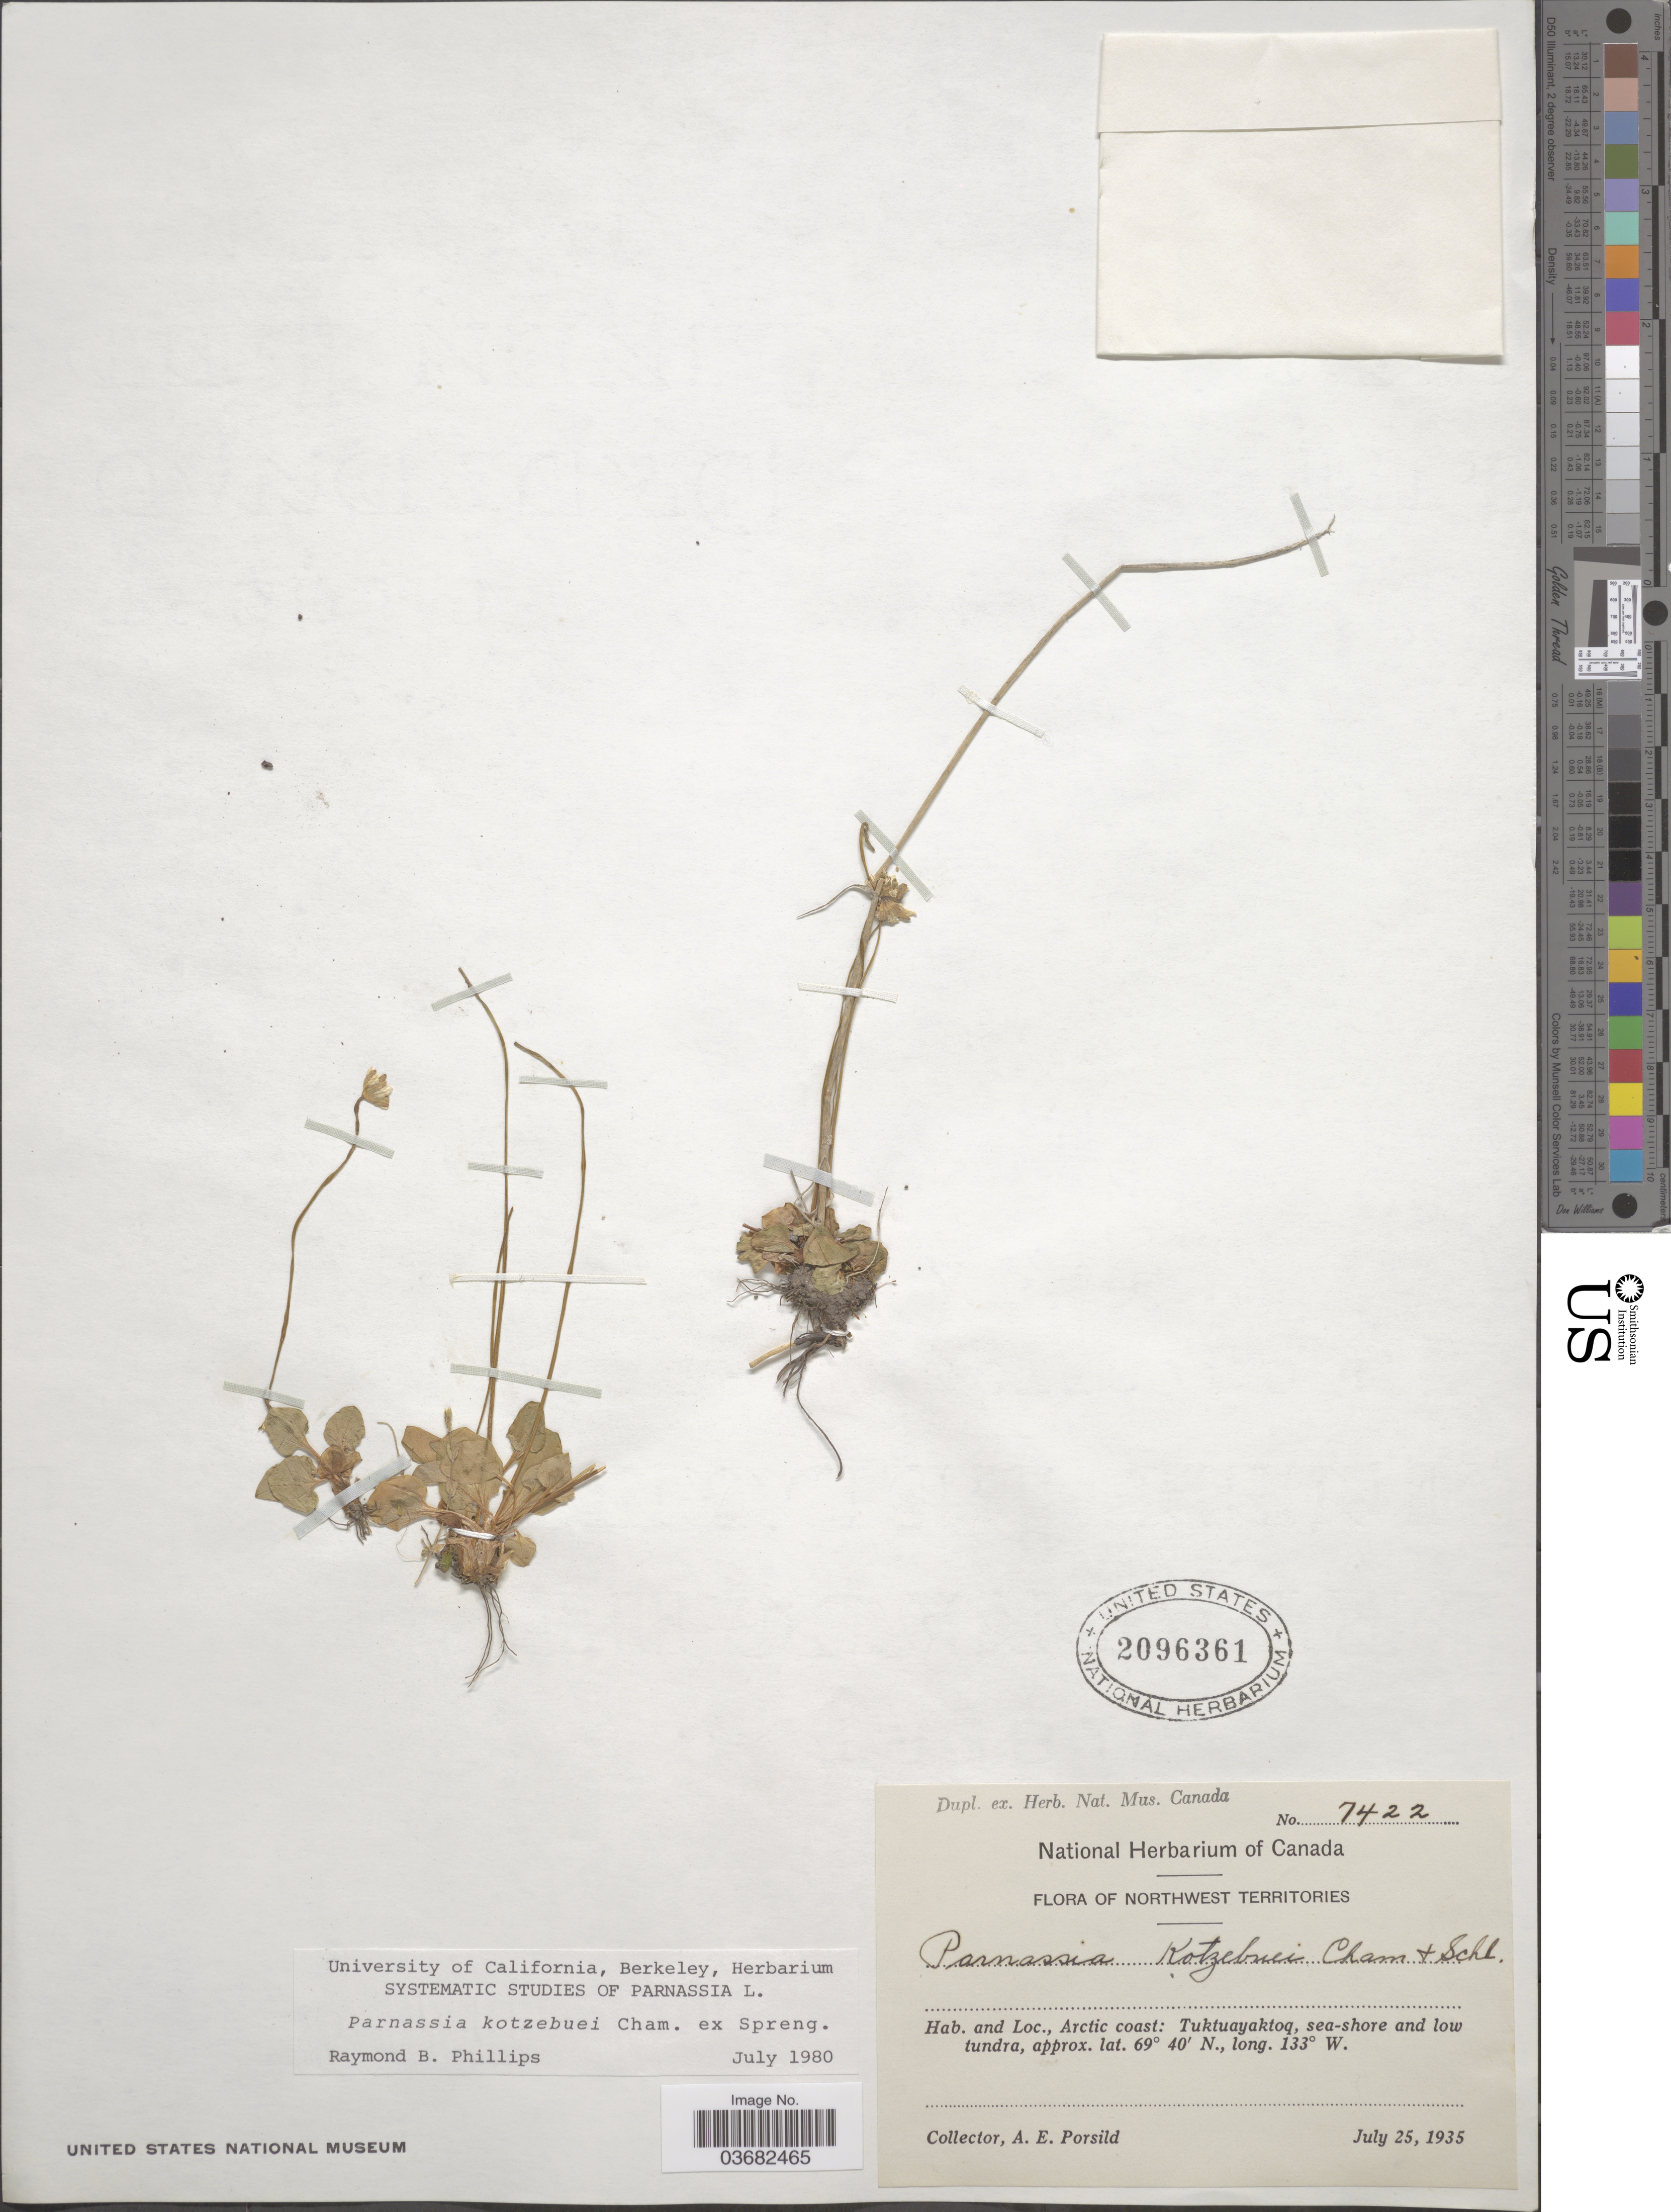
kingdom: Plantae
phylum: Tracheophyta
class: Magnoliopsida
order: Celastrales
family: Parnassiaceae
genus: Parnassia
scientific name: Parnassia kotzebuei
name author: Cham. ex Spreng.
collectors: A. E. Porsild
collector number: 7422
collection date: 1935-07-25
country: Canada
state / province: Northwest Territories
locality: Arctic coast: Tuktuayatoq, sea-shore and low tundra.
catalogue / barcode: US 2096361